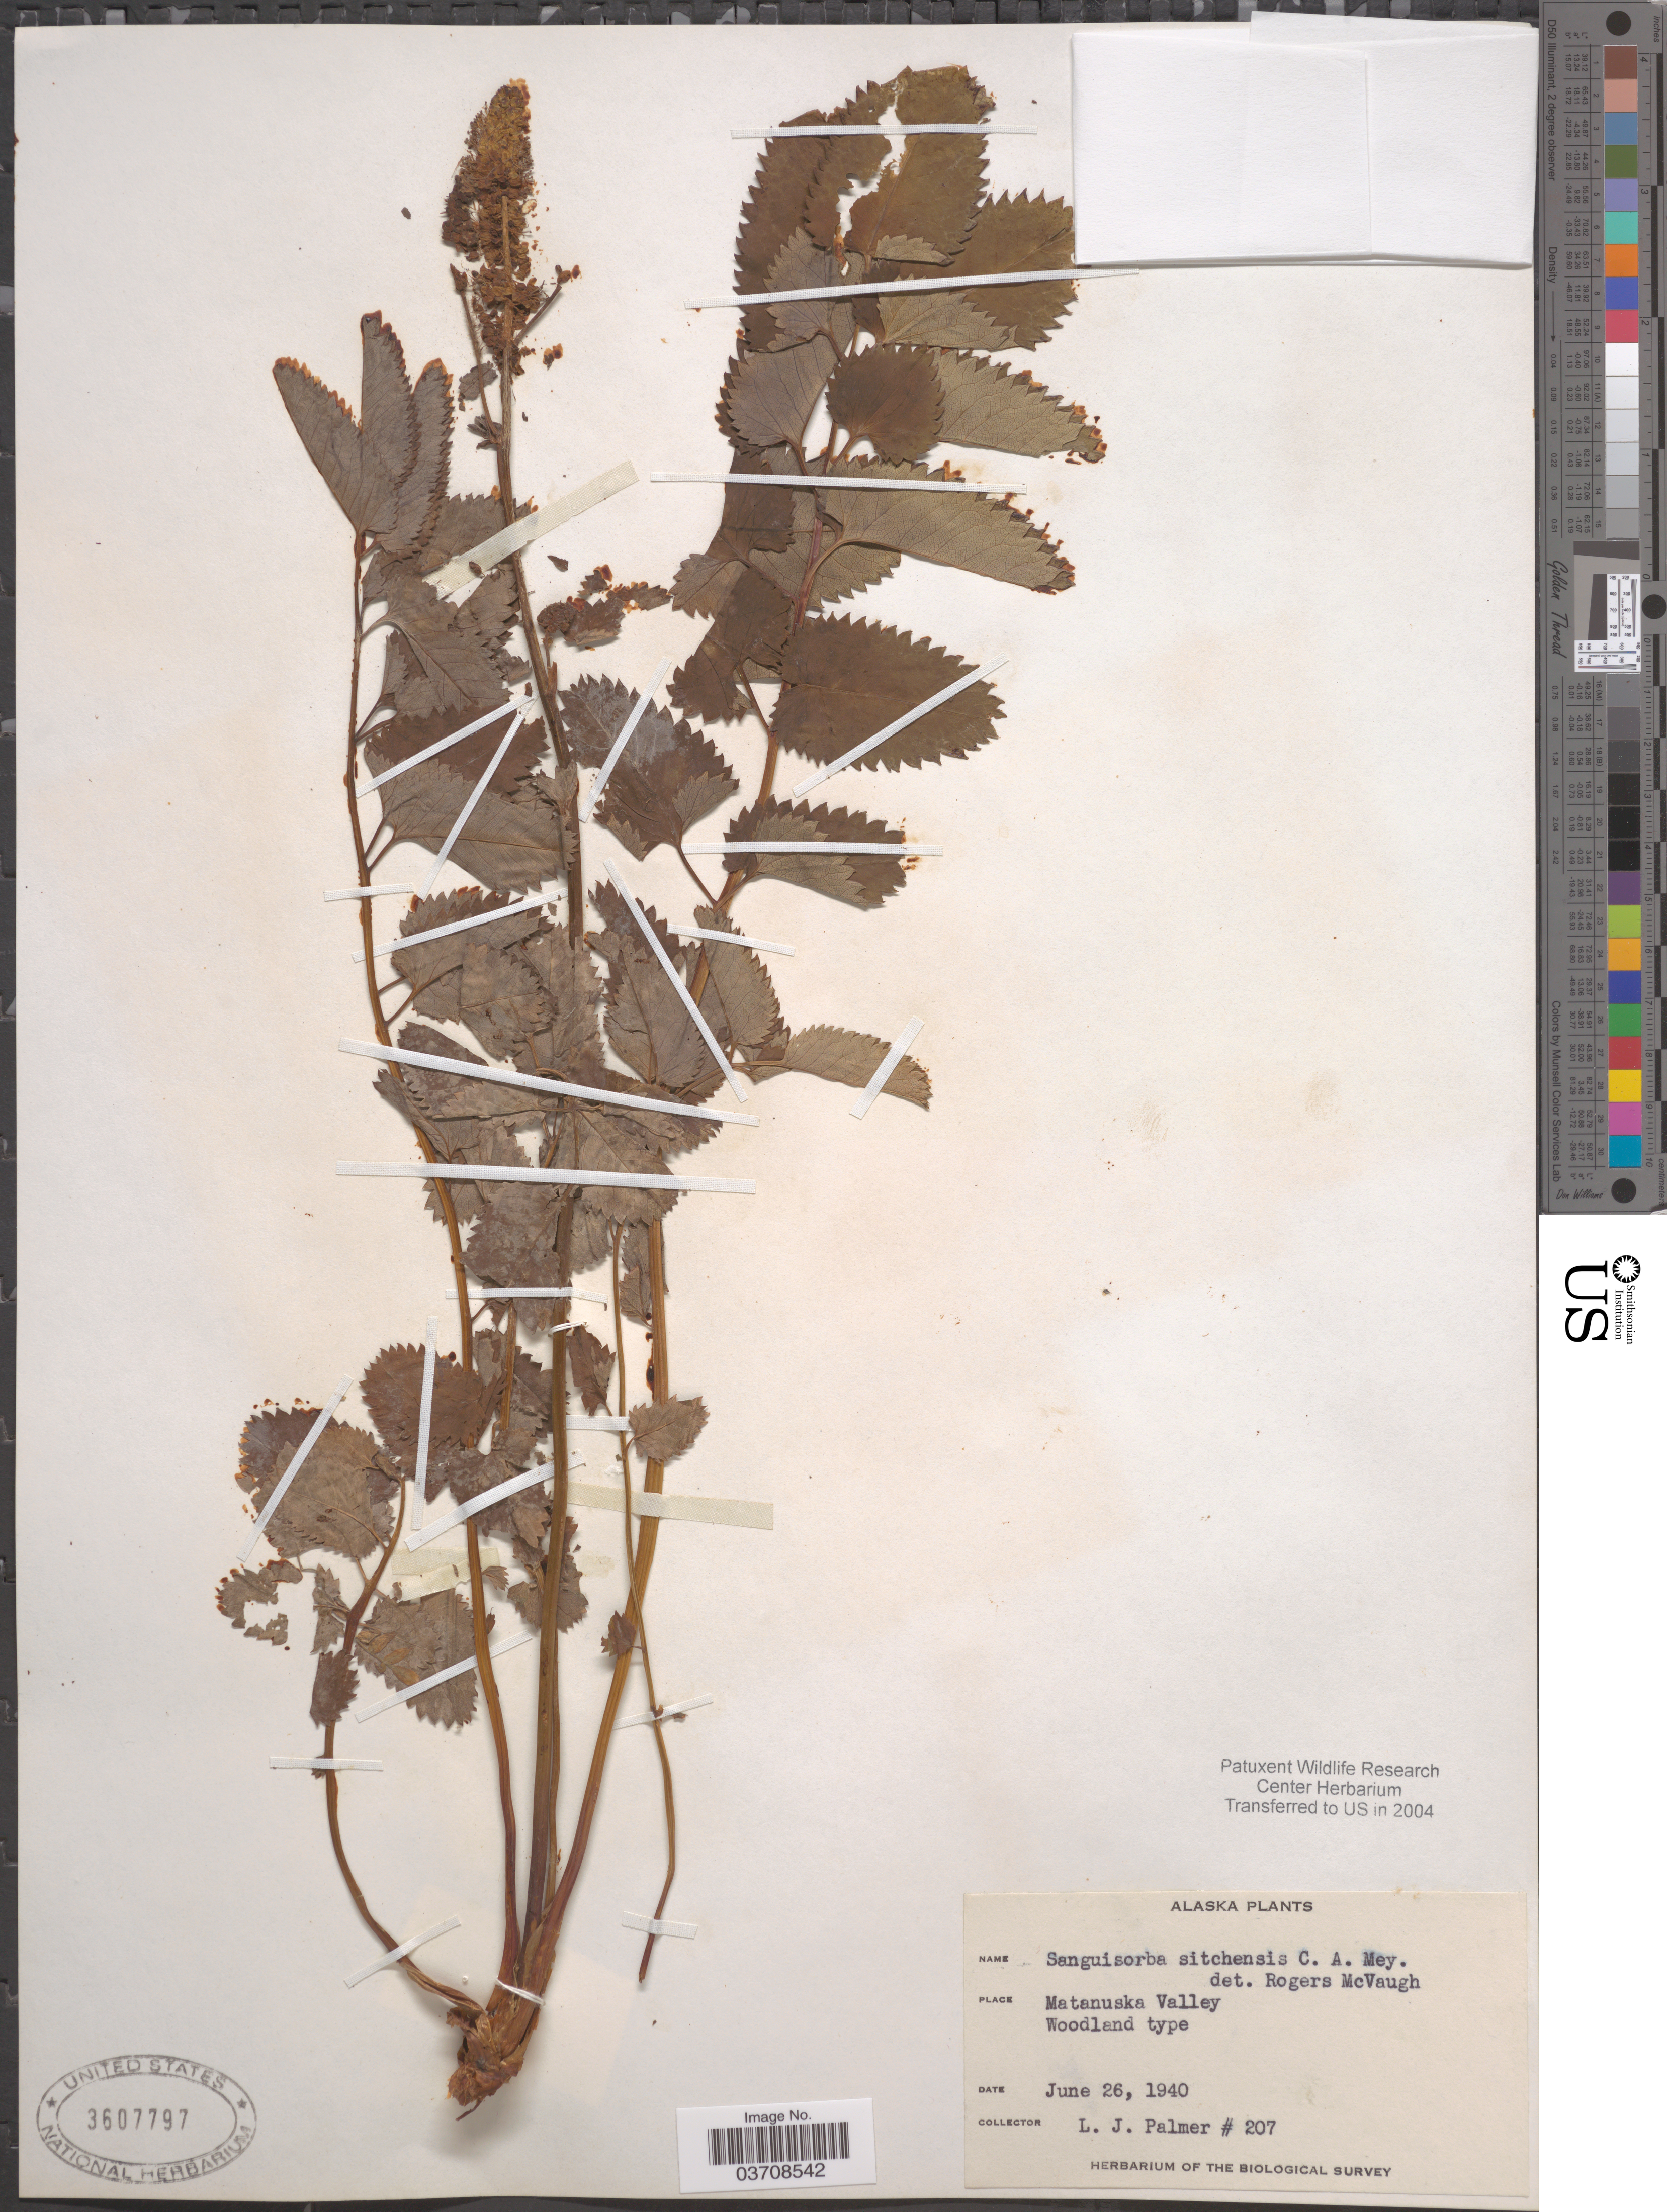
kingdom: Plantae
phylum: Tracheophyta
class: Magnoliopsida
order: Rosales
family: Rosaceae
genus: Sanguisorba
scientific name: Sanguisorba stipulata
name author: Raf.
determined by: Strong, Mark T., (BOT), Smithsonian Institution - National Museum of Natural History (UNITED STATES)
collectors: L. J. Palmer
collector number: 207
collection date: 1940-06-26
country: United States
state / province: Alaska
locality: Matanuska Valley. Woodland type.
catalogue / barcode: US 3607797